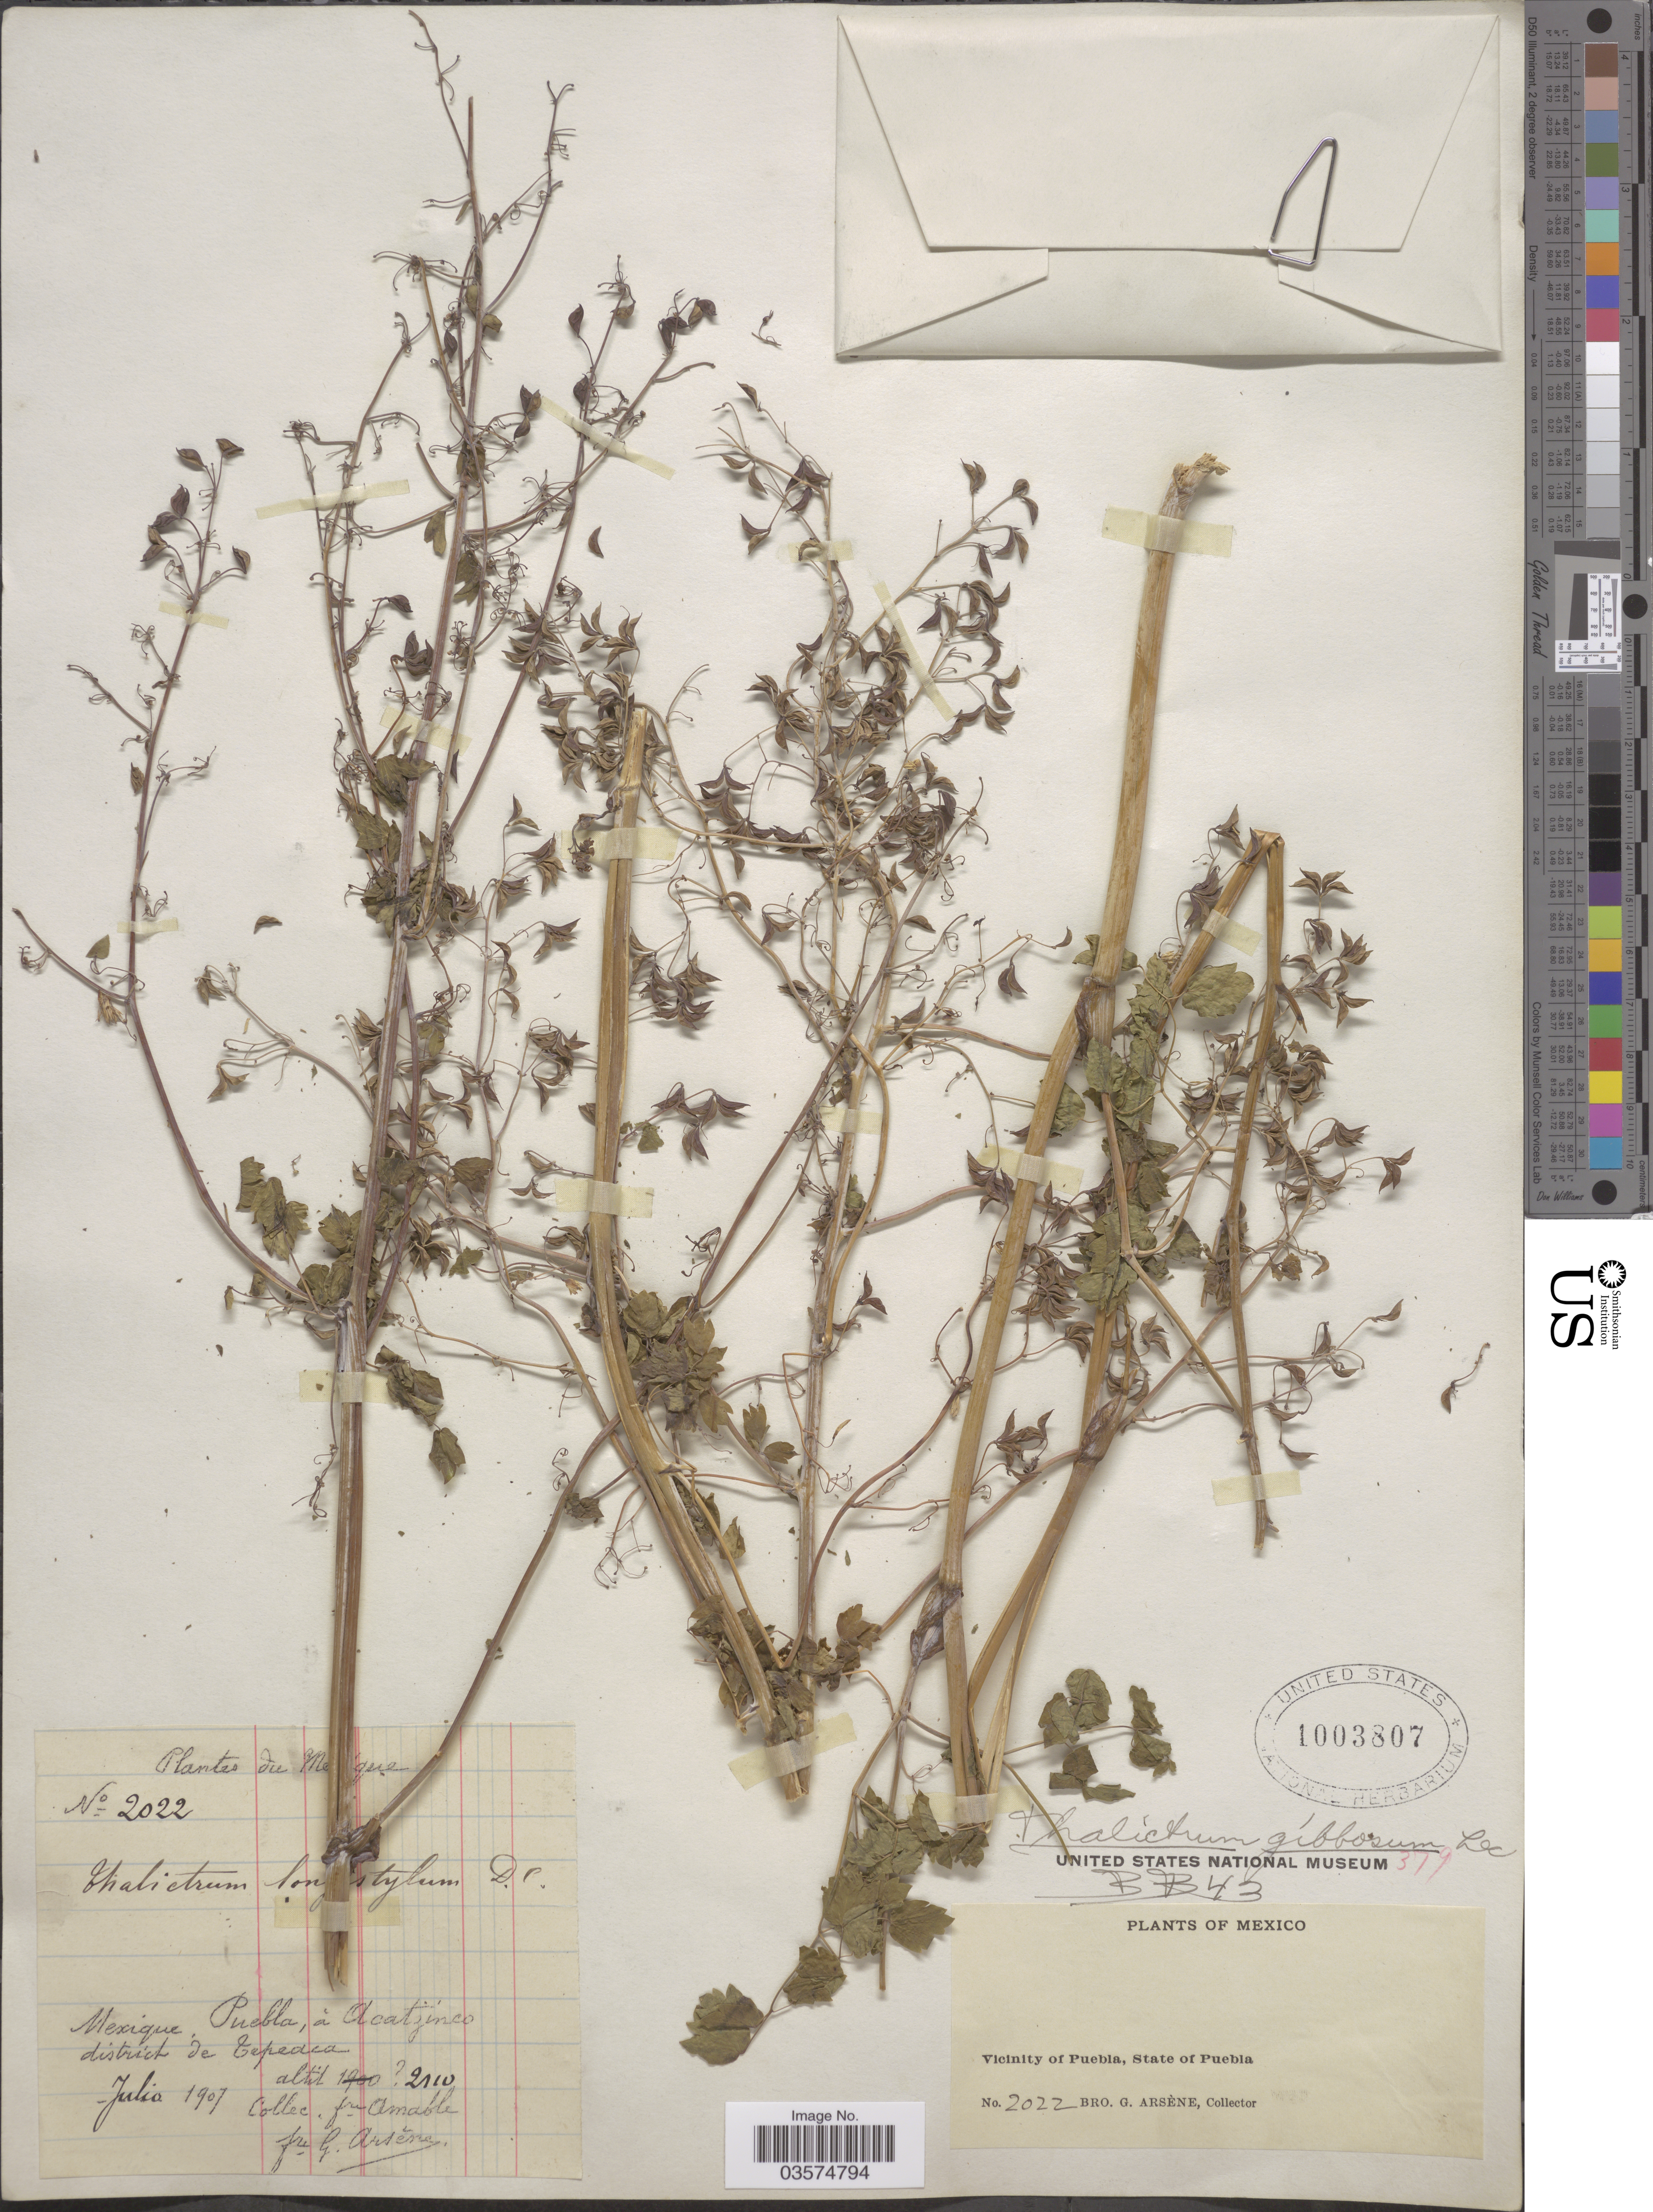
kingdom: Plantae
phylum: Tracheophyta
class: Magnoliopsida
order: Ranunculales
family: Ranunculaceae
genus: Thalictrum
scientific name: Thalictrum gibbosum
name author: Lec.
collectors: B. Amable & Bro. G. Arsène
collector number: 2022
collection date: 1907-07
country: Mexico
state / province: Puebla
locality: Mexique, Puebla, á Acatzínco district de Tepeaca. Vicinity of Puebla.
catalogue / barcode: US 1003807